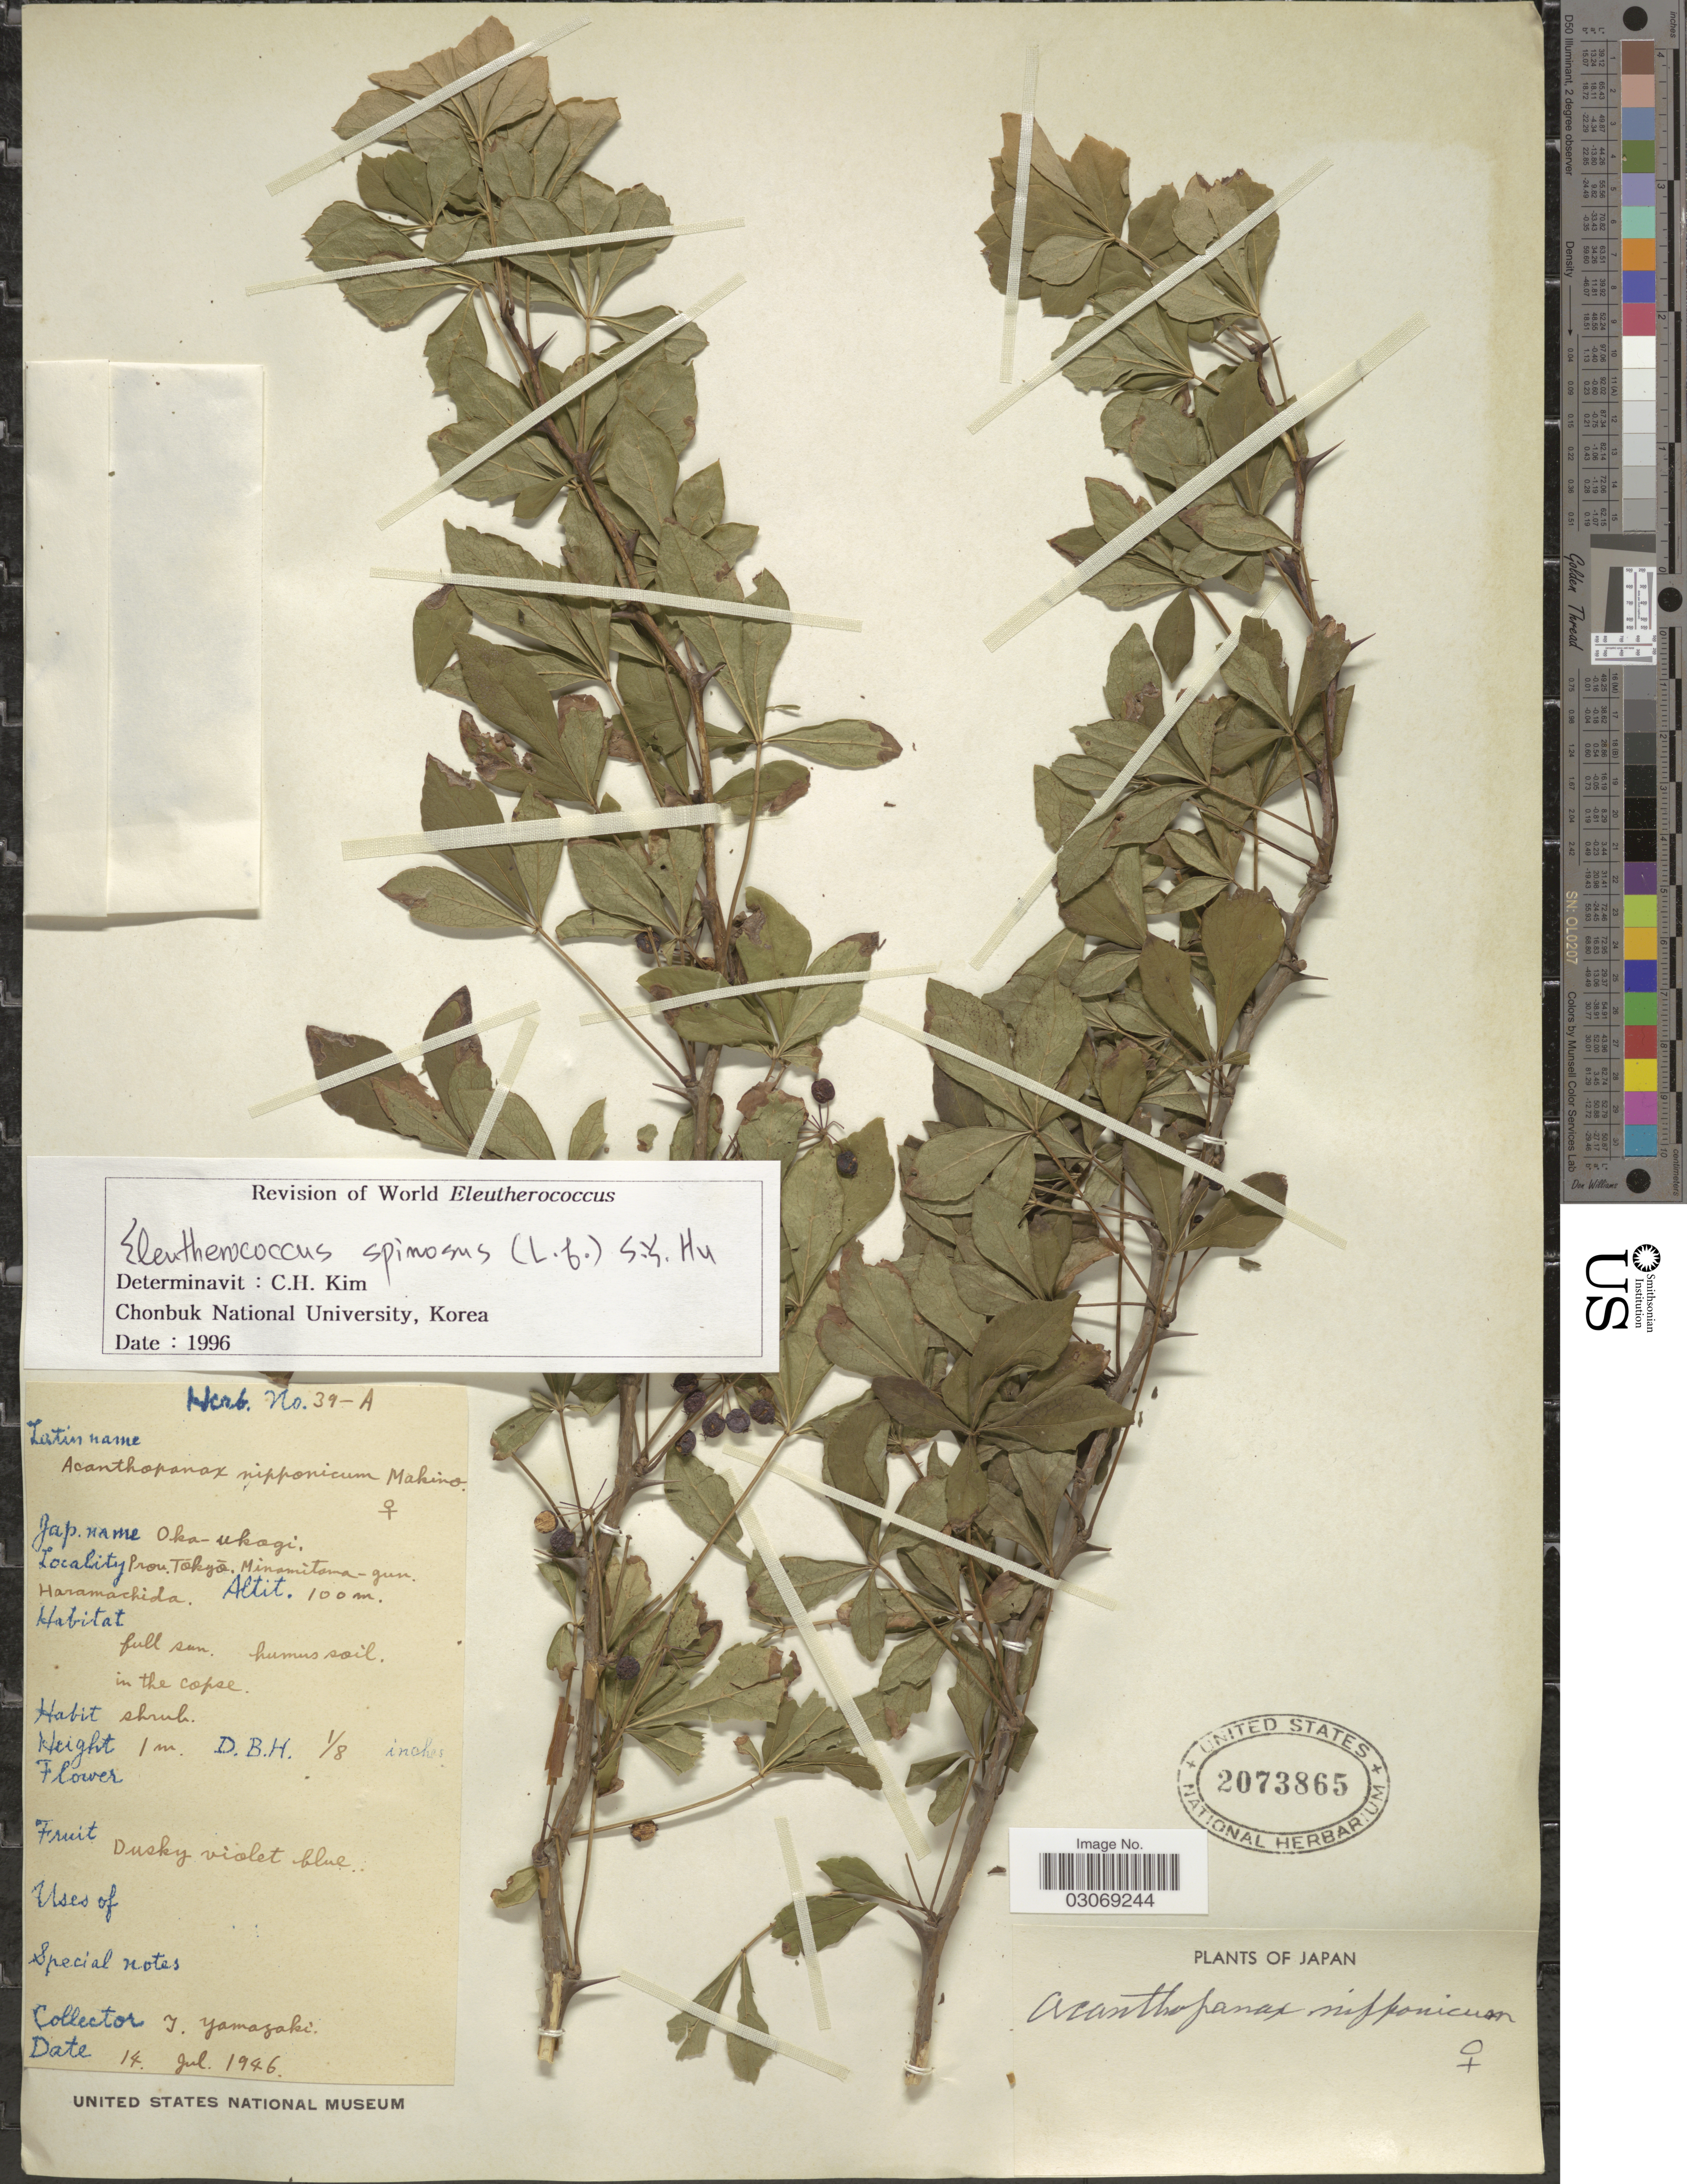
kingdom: Plantae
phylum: Tracheophyta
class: Magnoliopsida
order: Apiales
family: Araliaceae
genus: Eleutherococcus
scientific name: Eleutherococcus spinosus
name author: (L. f.) S.Y. Hu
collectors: T. Yamazaki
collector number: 39-A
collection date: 1946-07-14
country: Japan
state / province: Tokyo, Federal City of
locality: Minamitana-gun Haramachida.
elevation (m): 100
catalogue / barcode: US 2073865